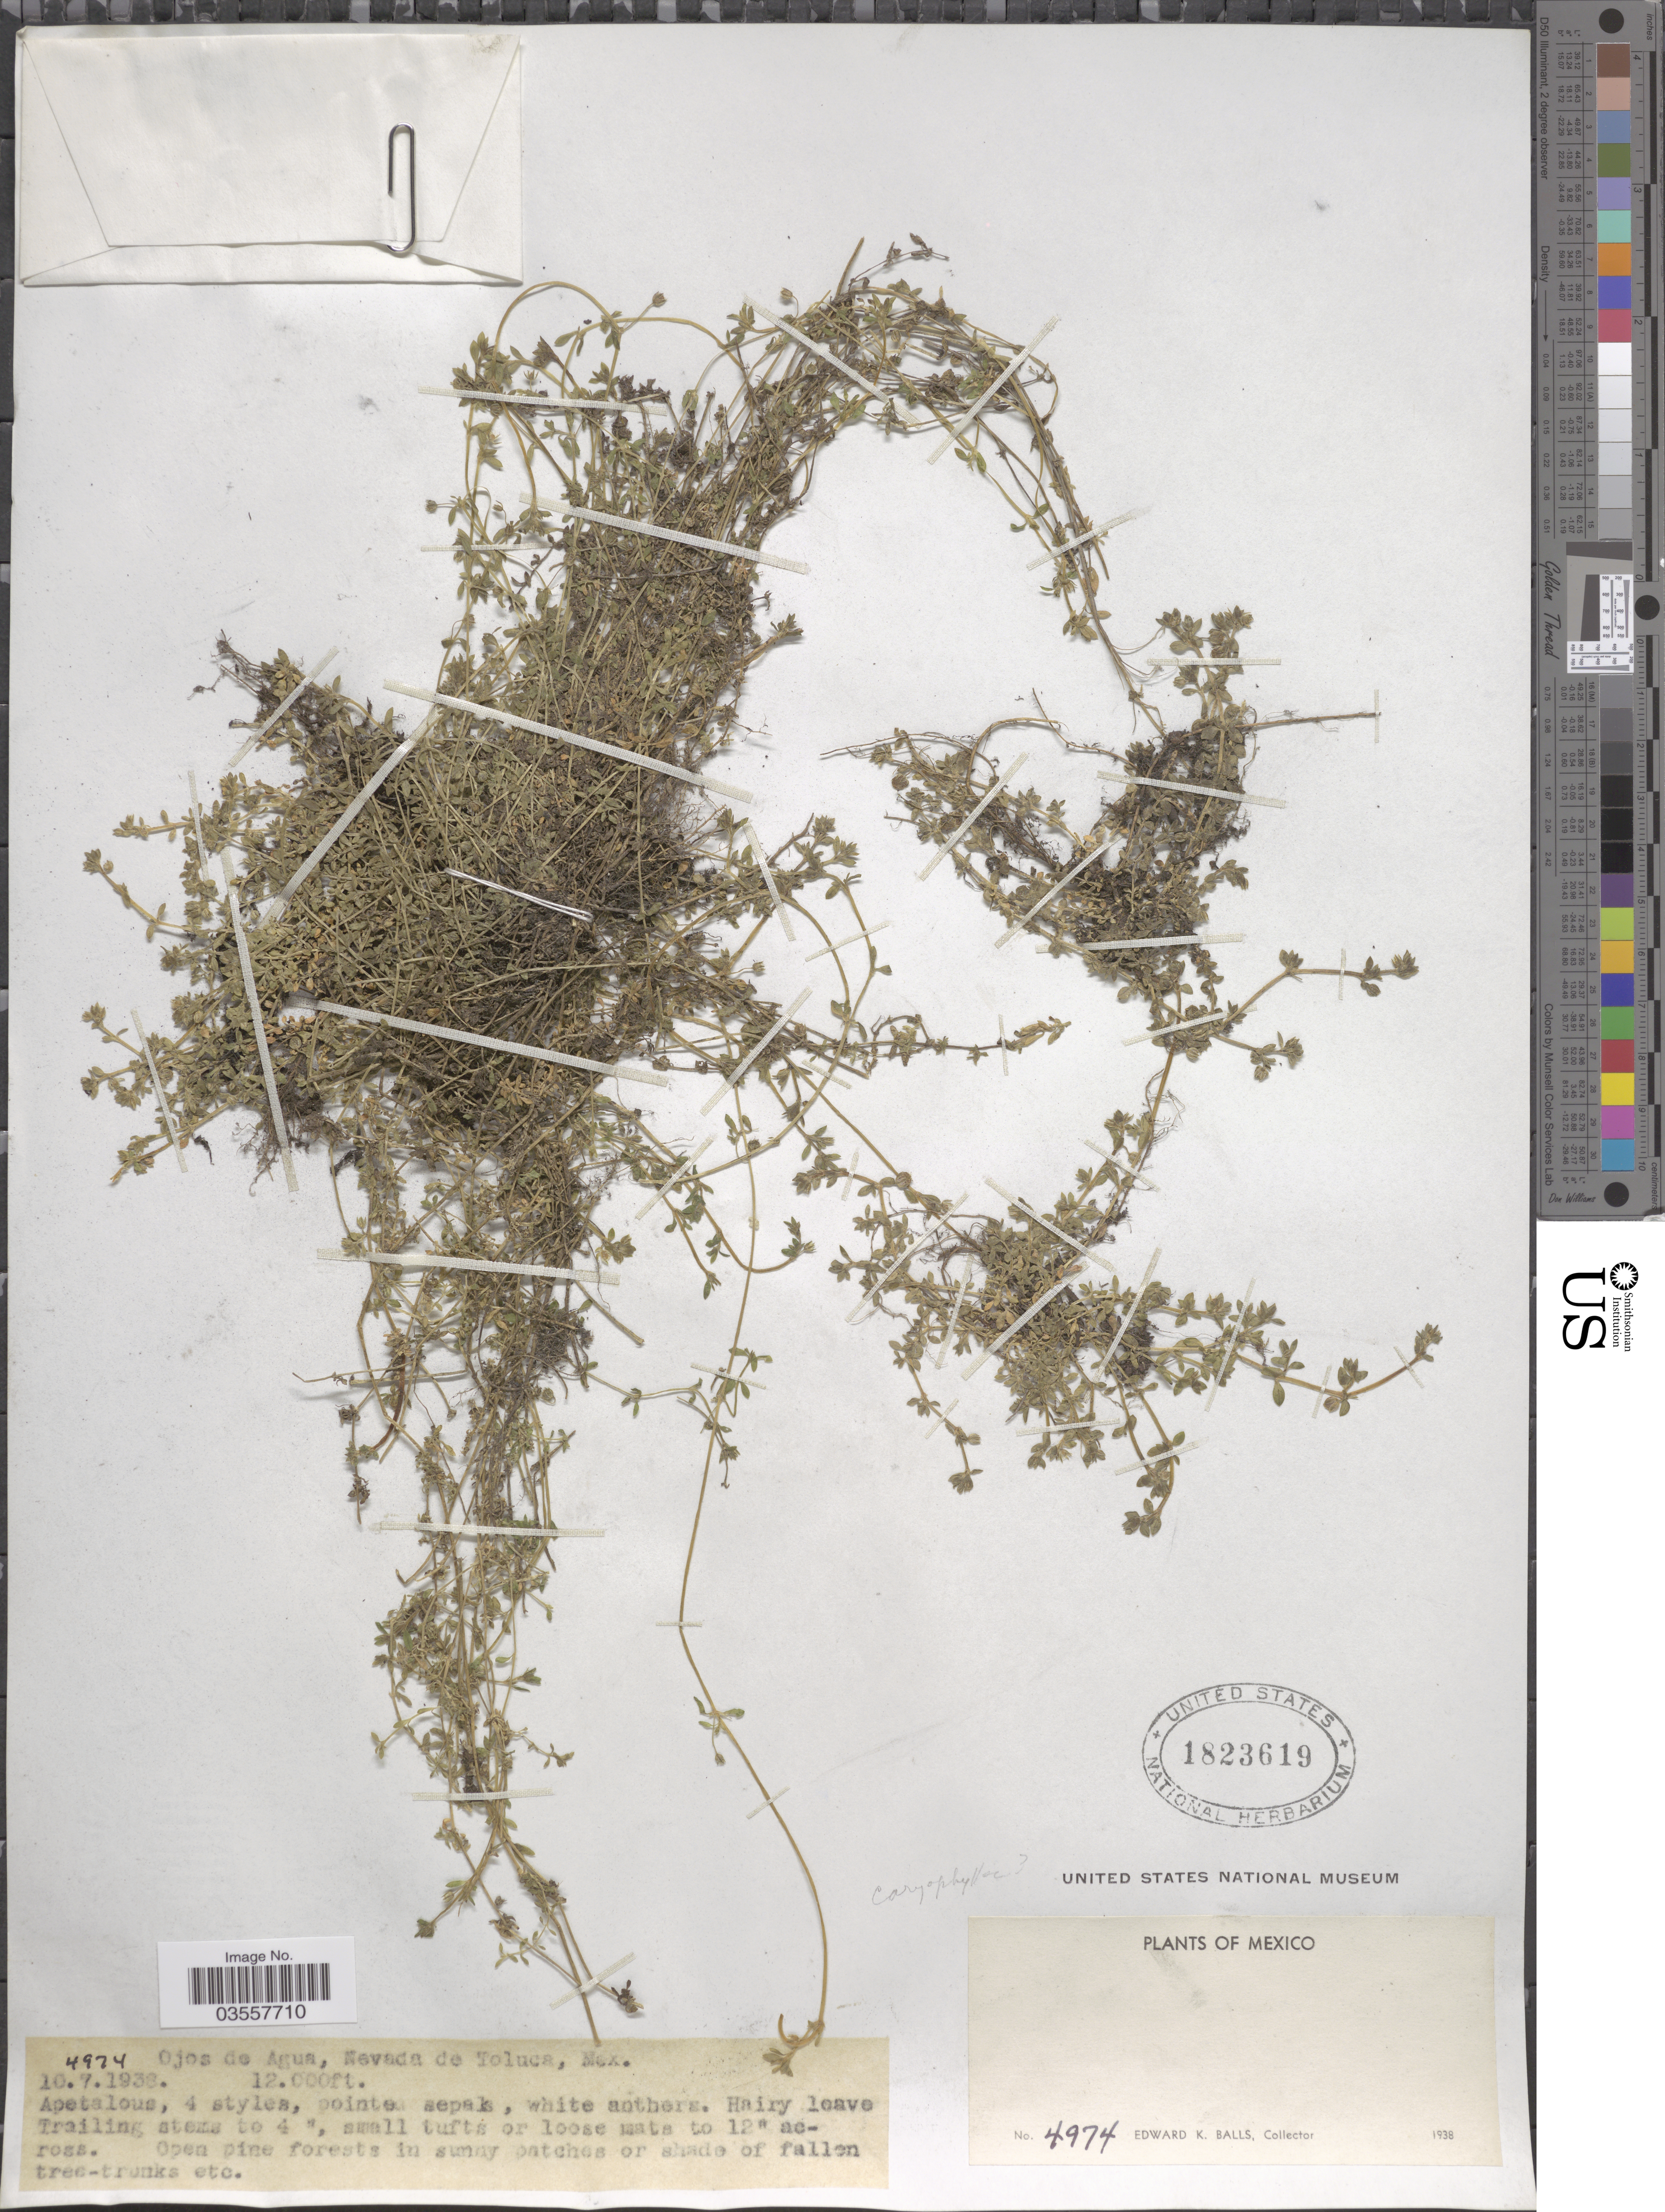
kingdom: Plantae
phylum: Tracheophyta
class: Magnoliopsida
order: Caryophyllales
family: Caryophyllaceae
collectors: E. K. Balls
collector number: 4974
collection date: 1938-07-10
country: Mexico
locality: Ojos de Agua, Nevada de Toluca.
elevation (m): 3658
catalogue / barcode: US 1823619